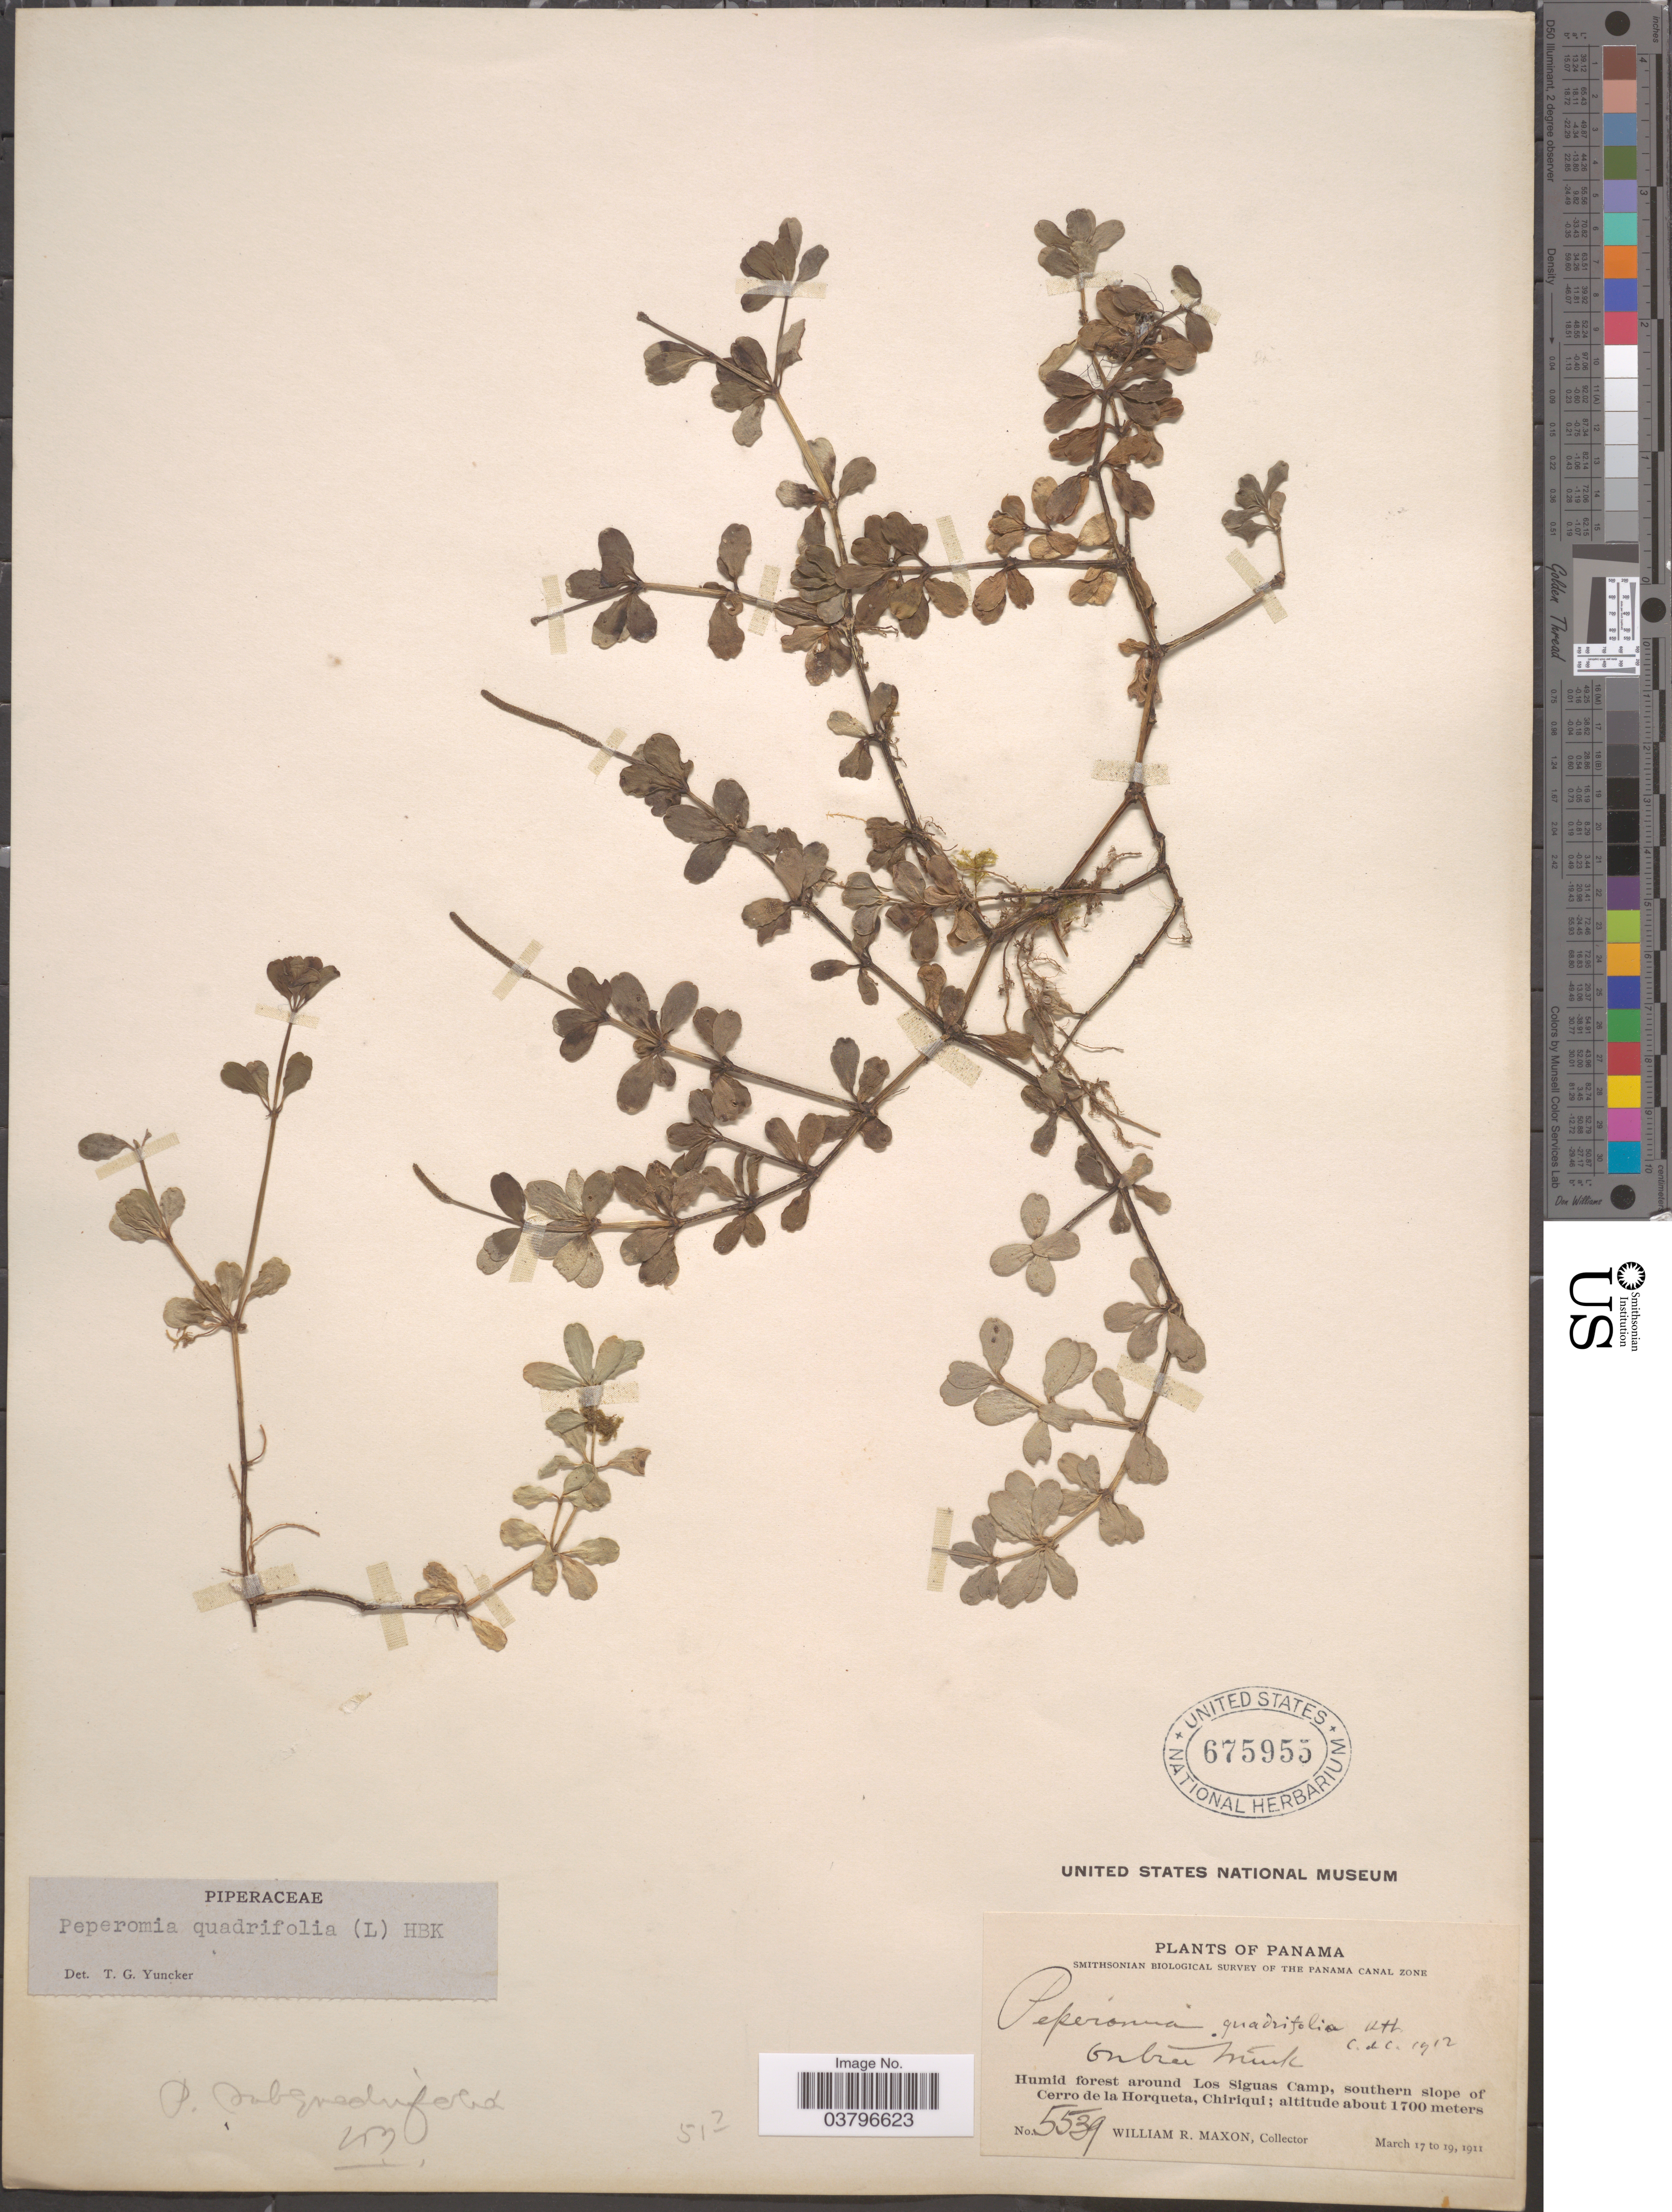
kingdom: Plantae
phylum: Tracheophyta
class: Magnoliopsida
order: Piperales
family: Piperaceae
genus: Peperomia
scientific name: Peperomia quadrifolia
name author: (L.) Kunth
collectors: W. R. Maxon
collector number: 5539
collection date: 1911-03-17/1911-03-19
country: Panama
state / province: Chiriqui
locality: Humid forest around Los Siguas Camp, southern slope of Cerro de la Horqueta.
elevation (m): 1700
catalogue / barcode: US 675955